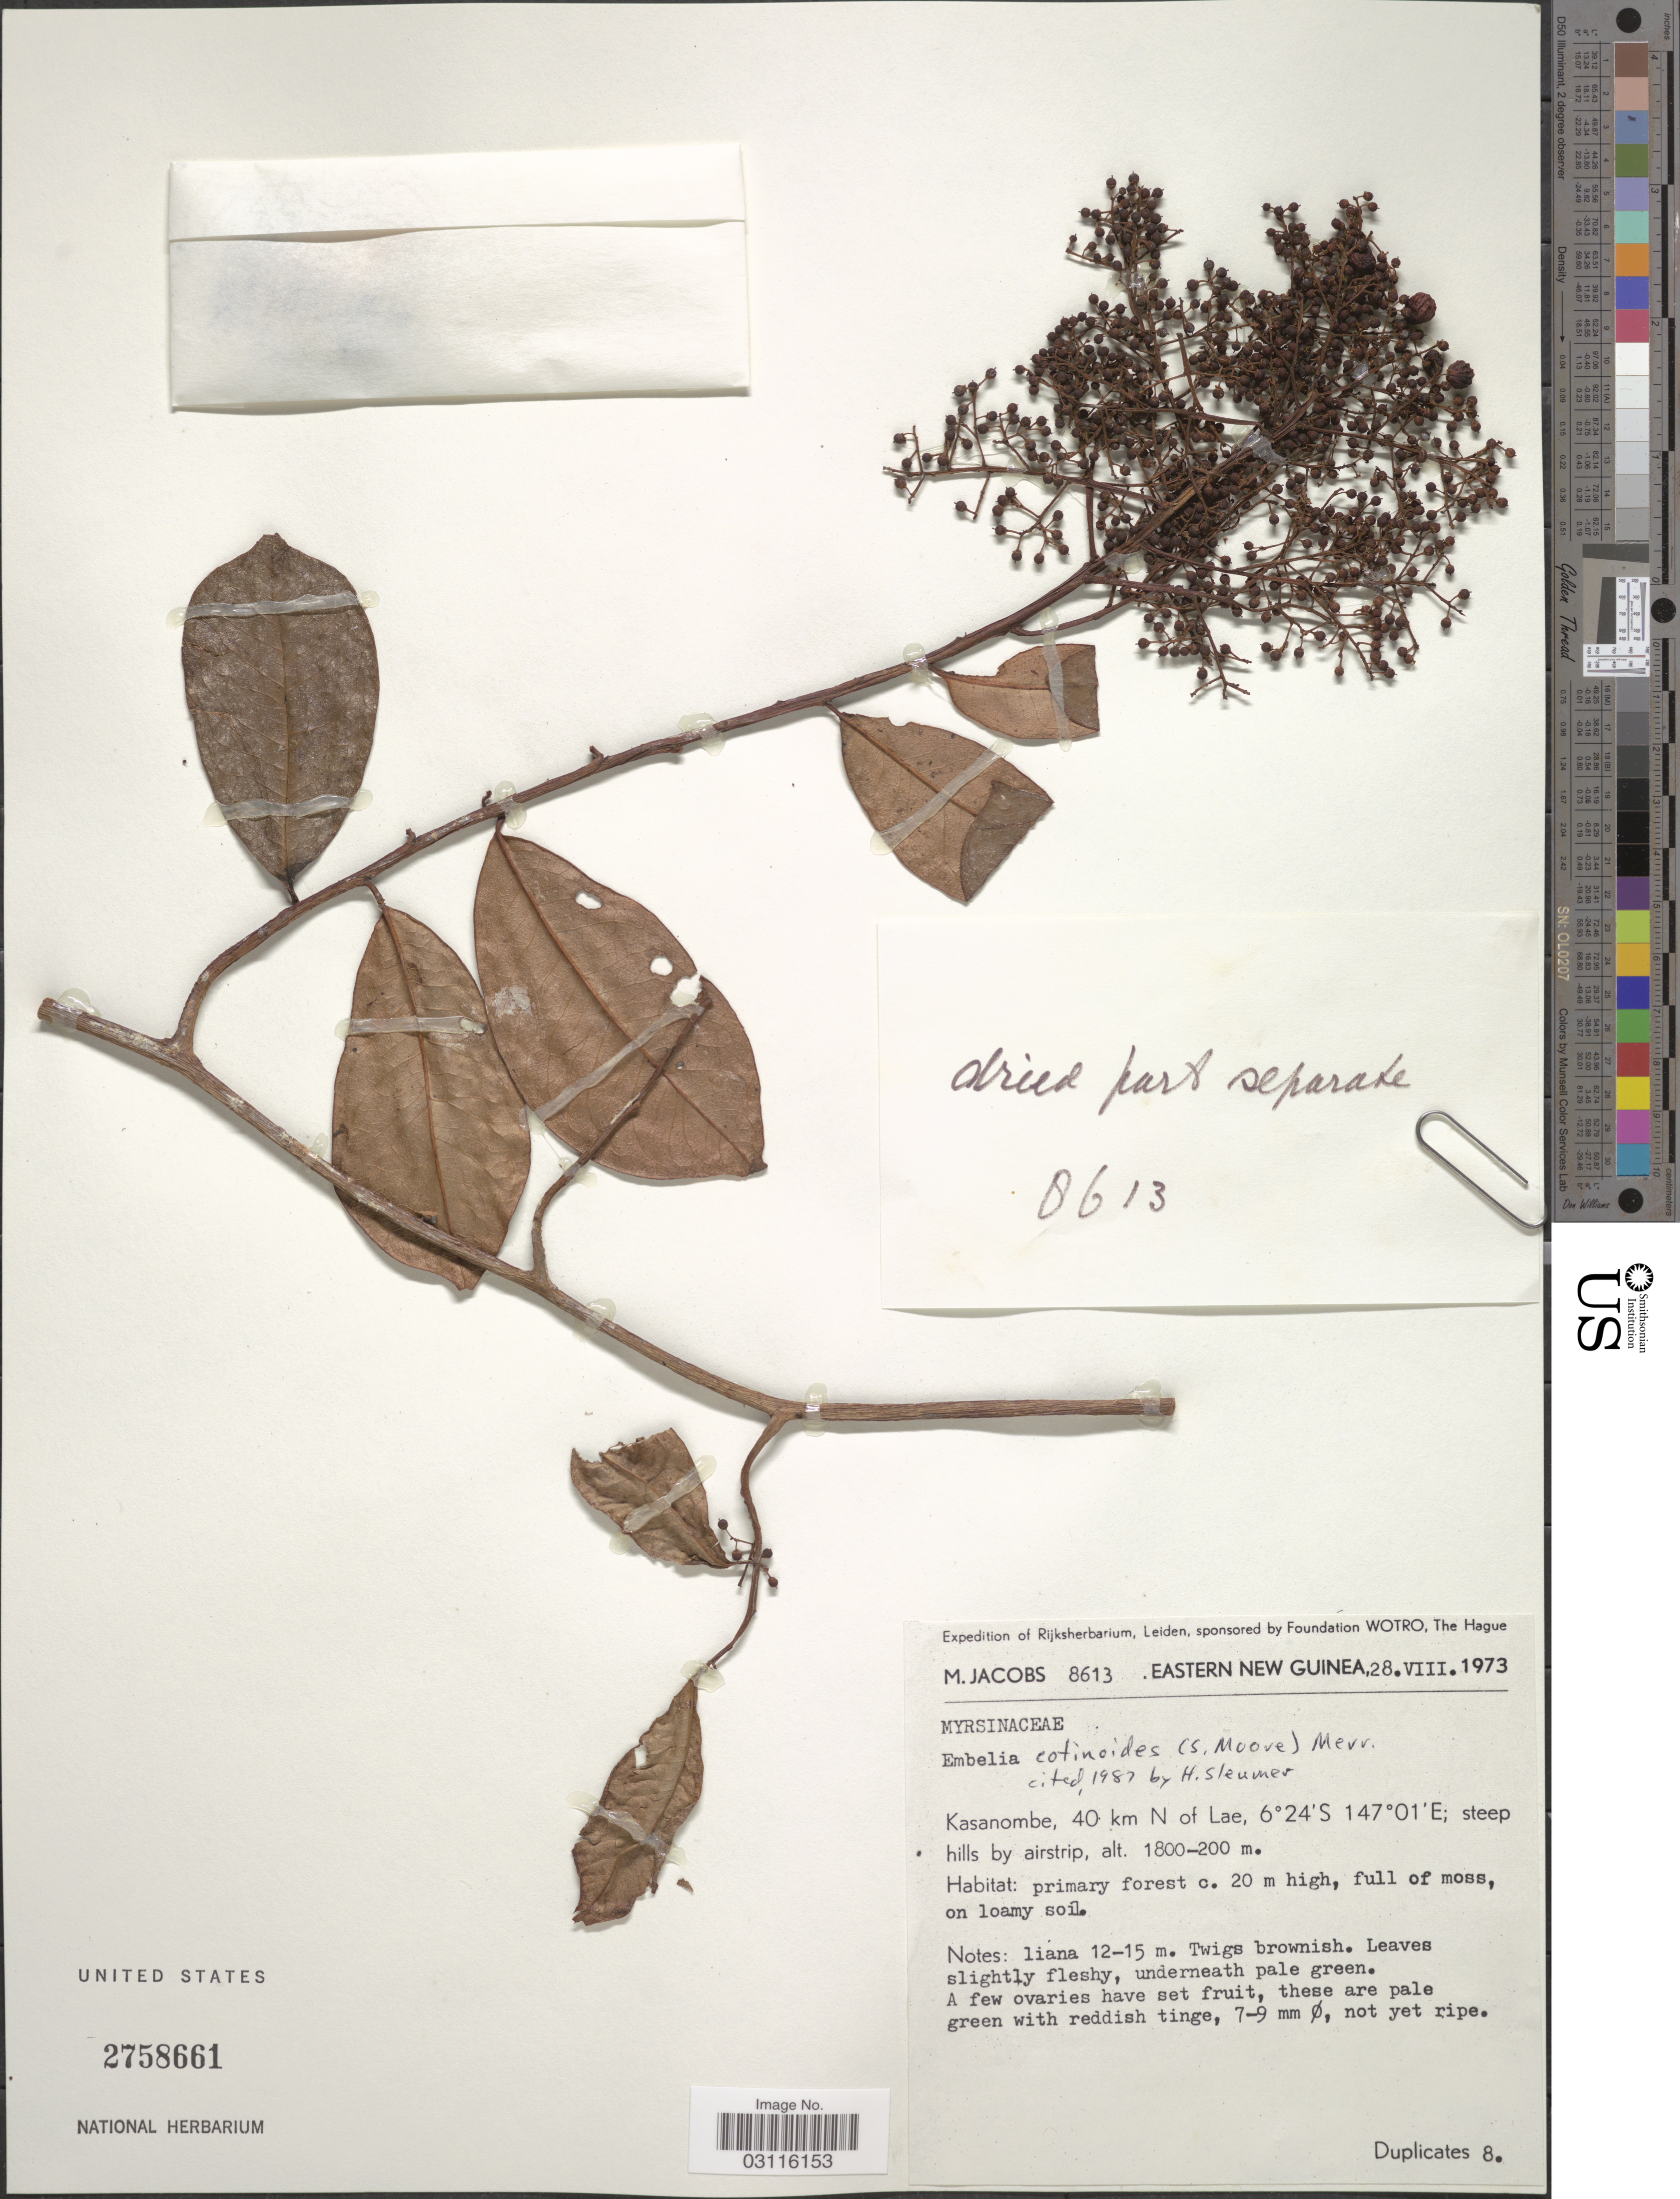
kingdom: Plantae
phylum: Tracheophyta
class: Magnoliopsida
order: Ericales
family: Primulaceae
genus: Embelia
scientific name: Embelia cotinoides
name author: (S. Moore) Merr.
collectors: M. Jacobs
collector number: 8613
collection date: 1973-08-28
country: Papua New Guinea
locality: Eastern New Guinea. Kasanombe, 40 km N of Lae.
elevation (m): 200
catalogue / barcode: US 2758661